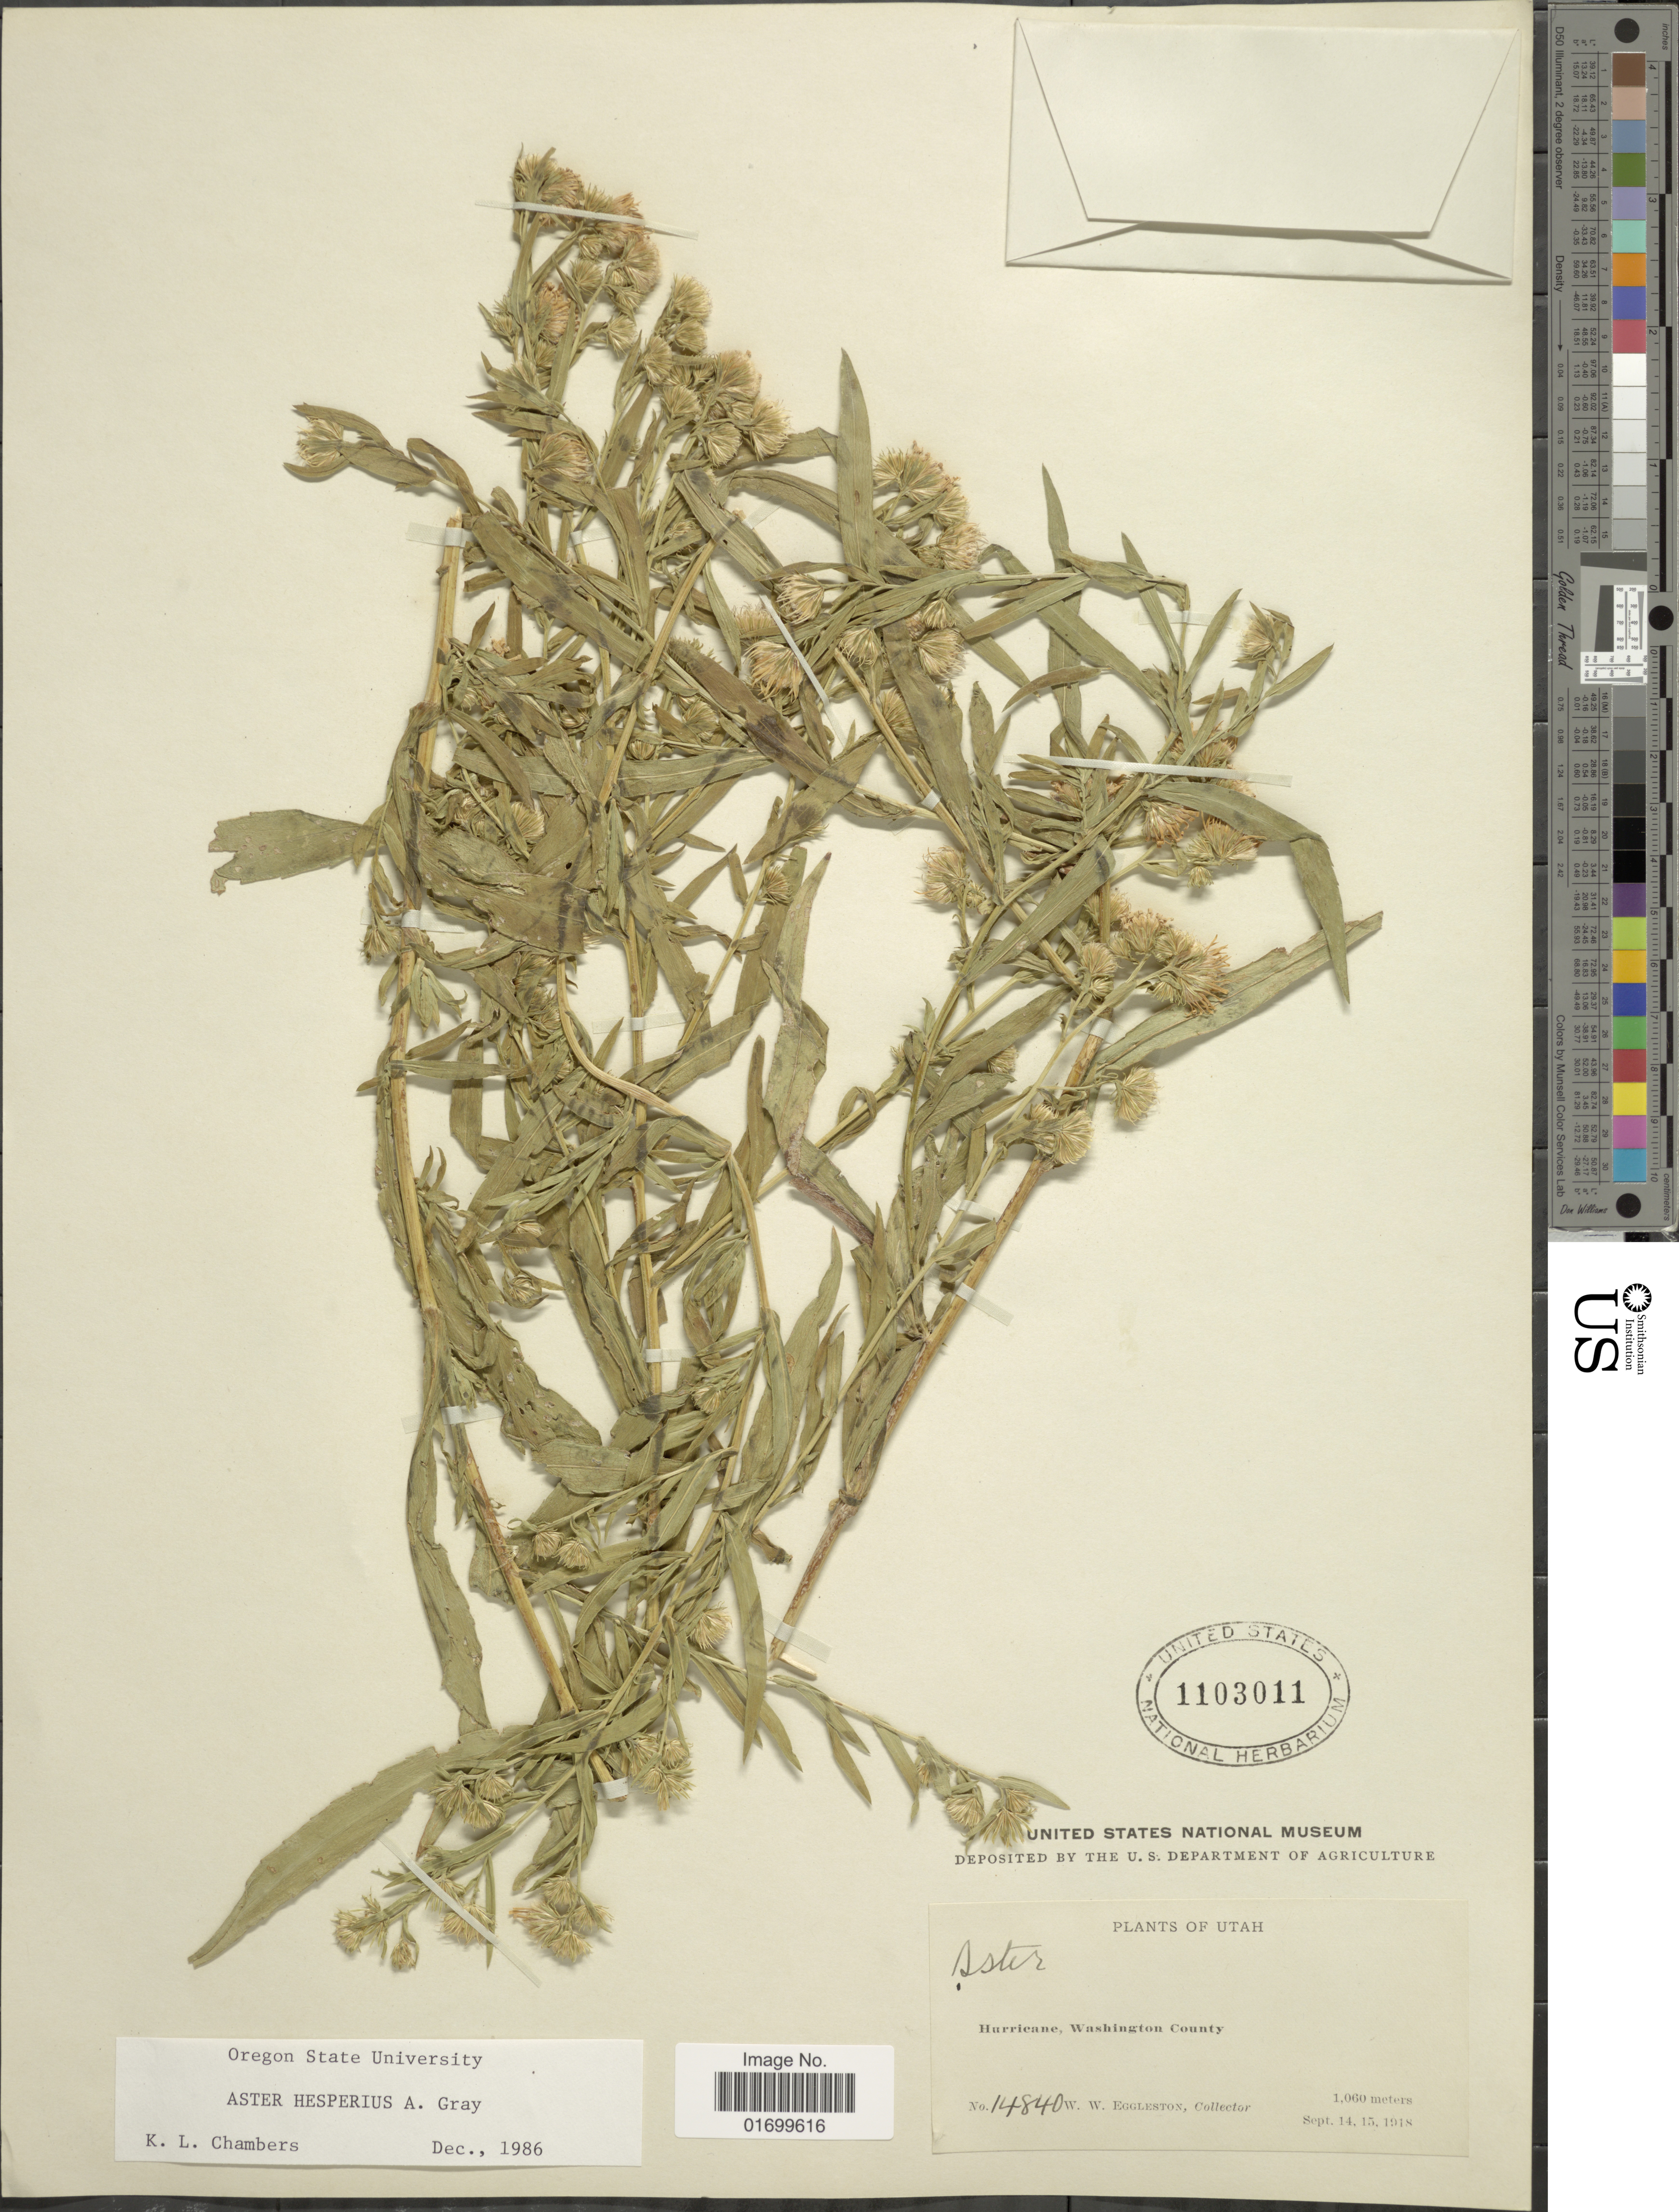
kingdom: Plantae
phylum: Tracheophyta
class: Magnoliopsida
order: Asterales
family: Asteraceae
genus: Symphyotrichum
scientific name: Symphyotrichum hesperium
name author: (A. Gray) Á. Löve & D. Löve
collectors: W. W. Eggleston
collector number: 14840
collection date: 1918-09-14/1918-09-15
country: United States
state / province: Utah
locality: Hurricane, Washington County.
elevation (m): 1060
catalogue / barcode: US 1103011